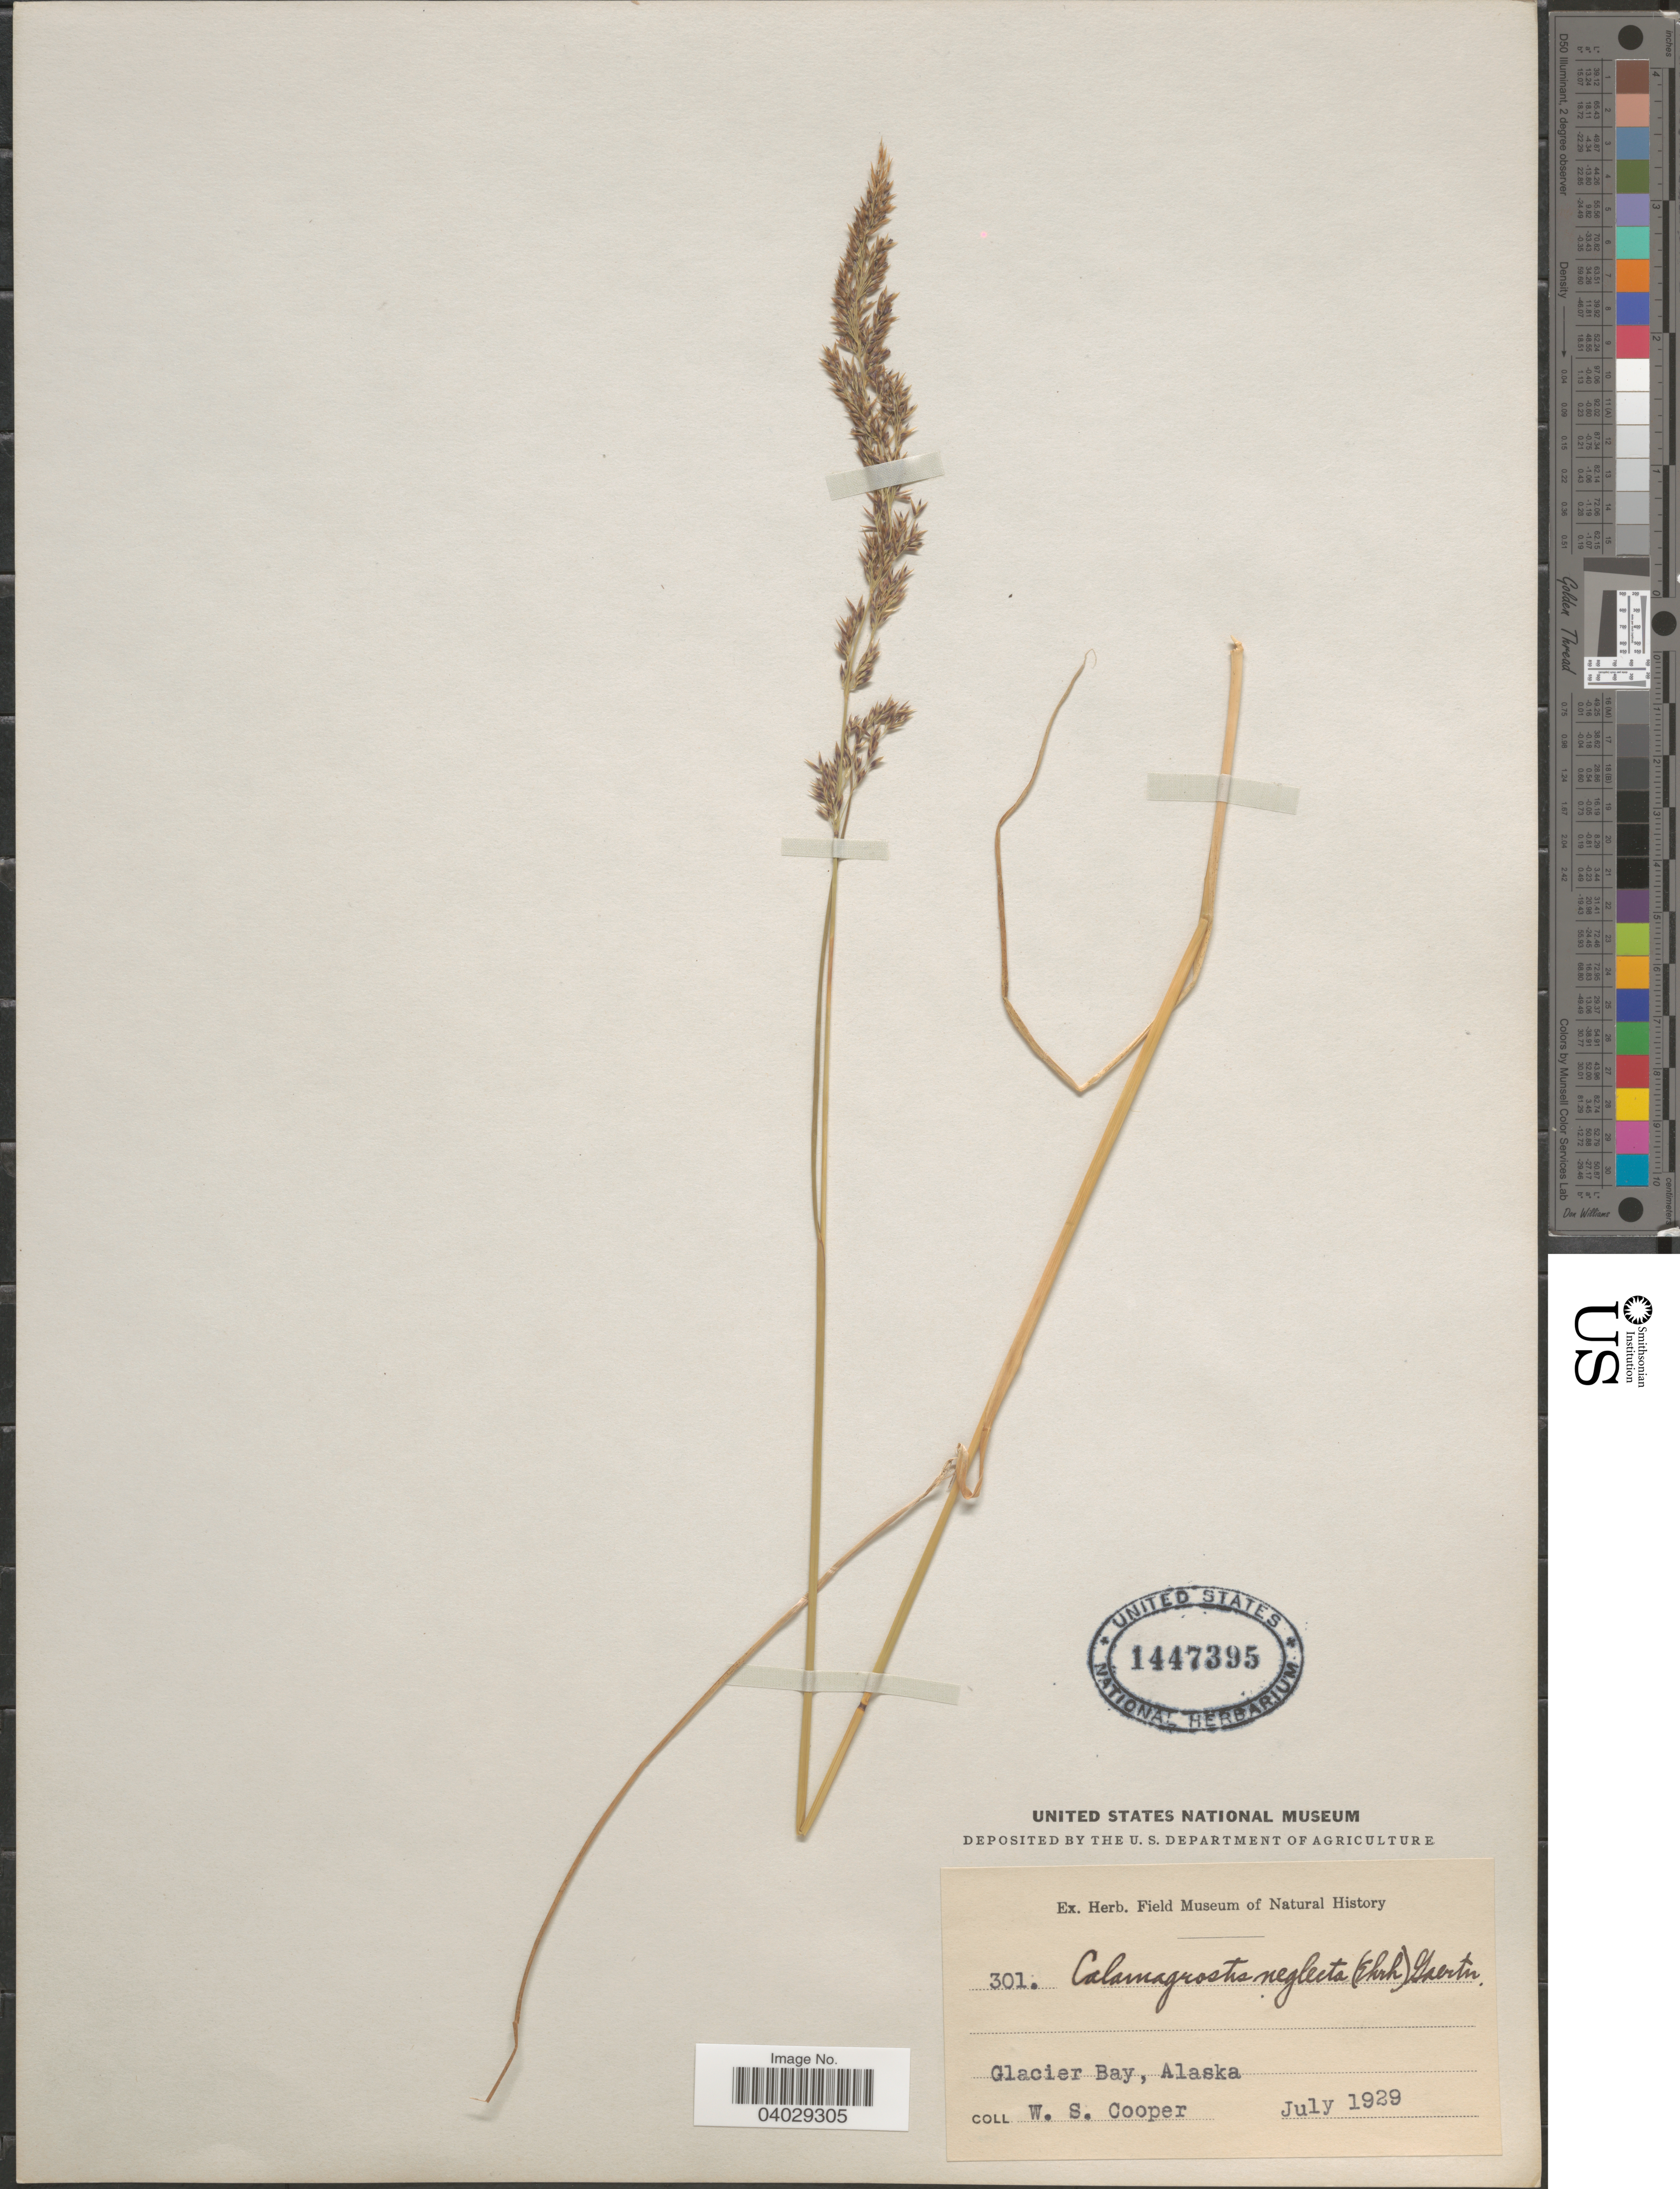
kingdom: Plantae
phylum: Tracheophyta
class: Liliopsida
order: Poales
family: Poaceae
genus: Calamagrostis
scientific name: Calamagrostis neglecta (Ehrh.) Gaertner et al.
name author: (Ehrhart) G. Gaertn. et al.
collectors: W. Cooper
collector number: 301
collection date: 1929-07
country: United States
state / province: Alaska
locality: Glacier Bay.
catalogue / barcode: US 1447395